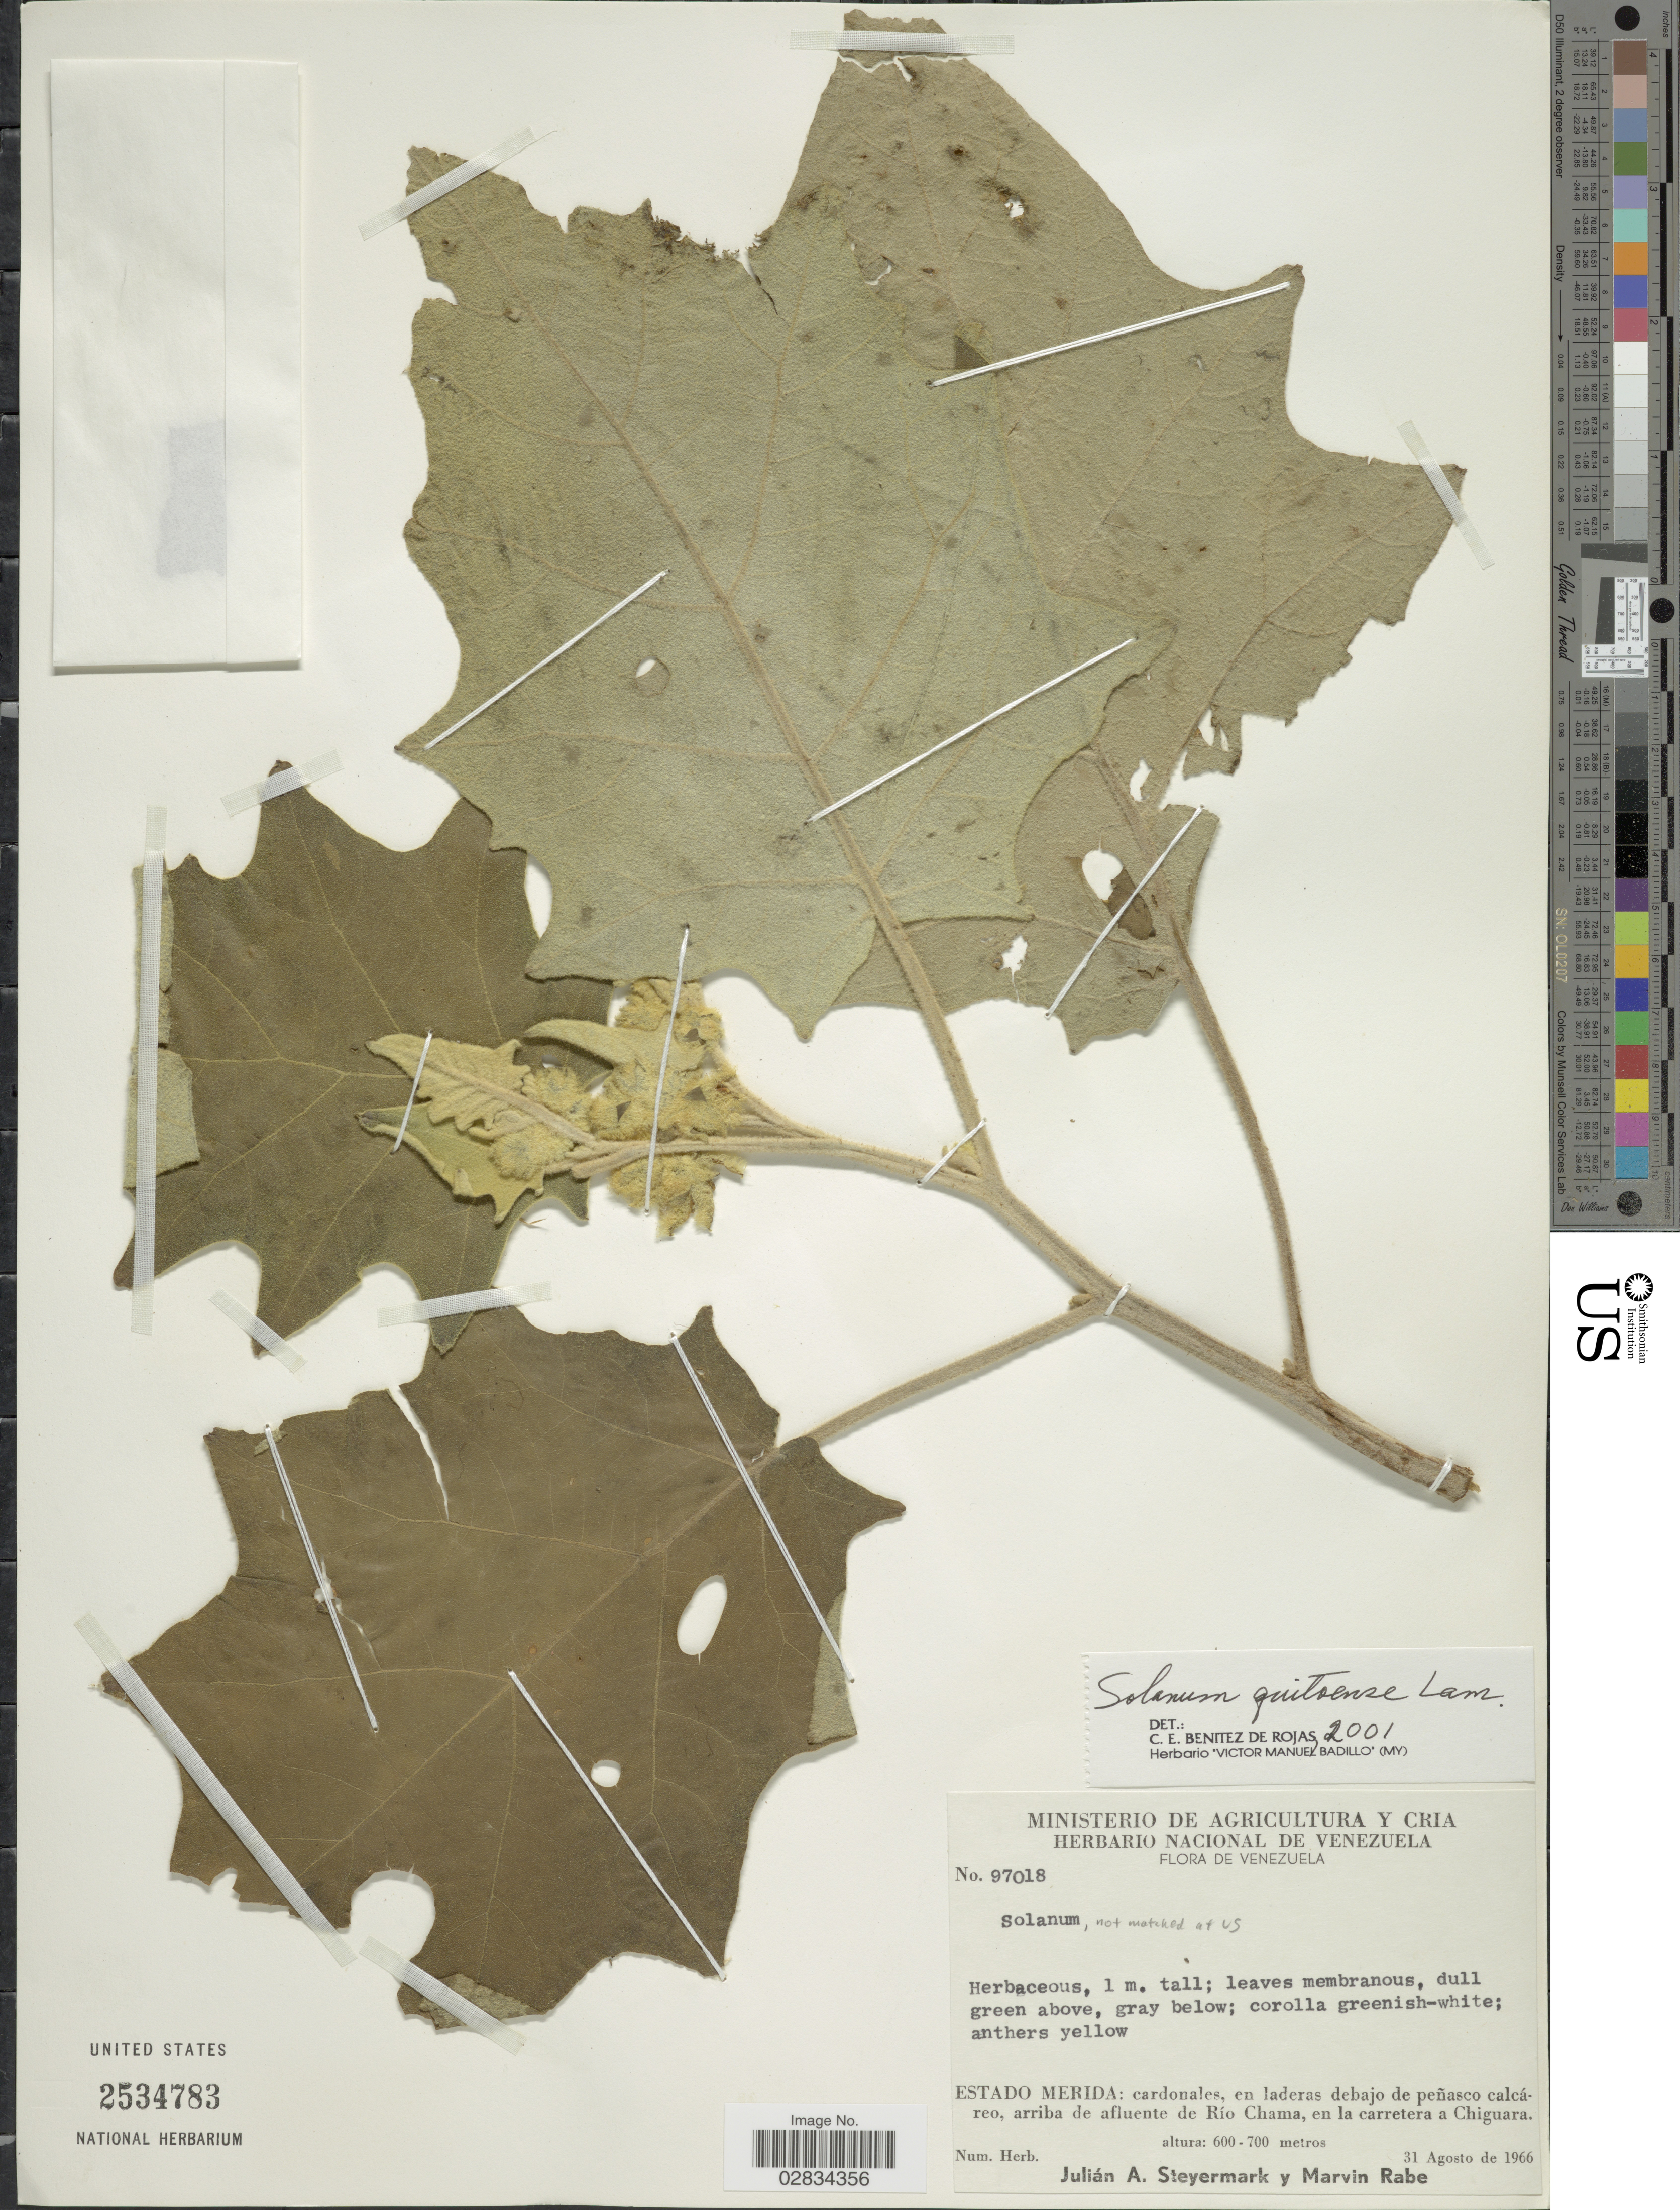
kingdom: Plantae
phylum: Tracheophyta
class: Magnoliopsida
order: Solanales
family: Solanaceae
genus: Solanum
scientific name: Solanum quitoense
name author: Lam.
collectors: J. Steyermark & M. Rabe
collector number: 97018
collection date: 1966-08-31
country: Venezuela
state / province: Mérida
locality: Estado Merida: cardonales, en laderas debajo de peñasco calcáreo, arriba de affluente de Río Chama, en la carretera a Chiguara.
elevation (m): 600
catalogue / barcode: US 2534783